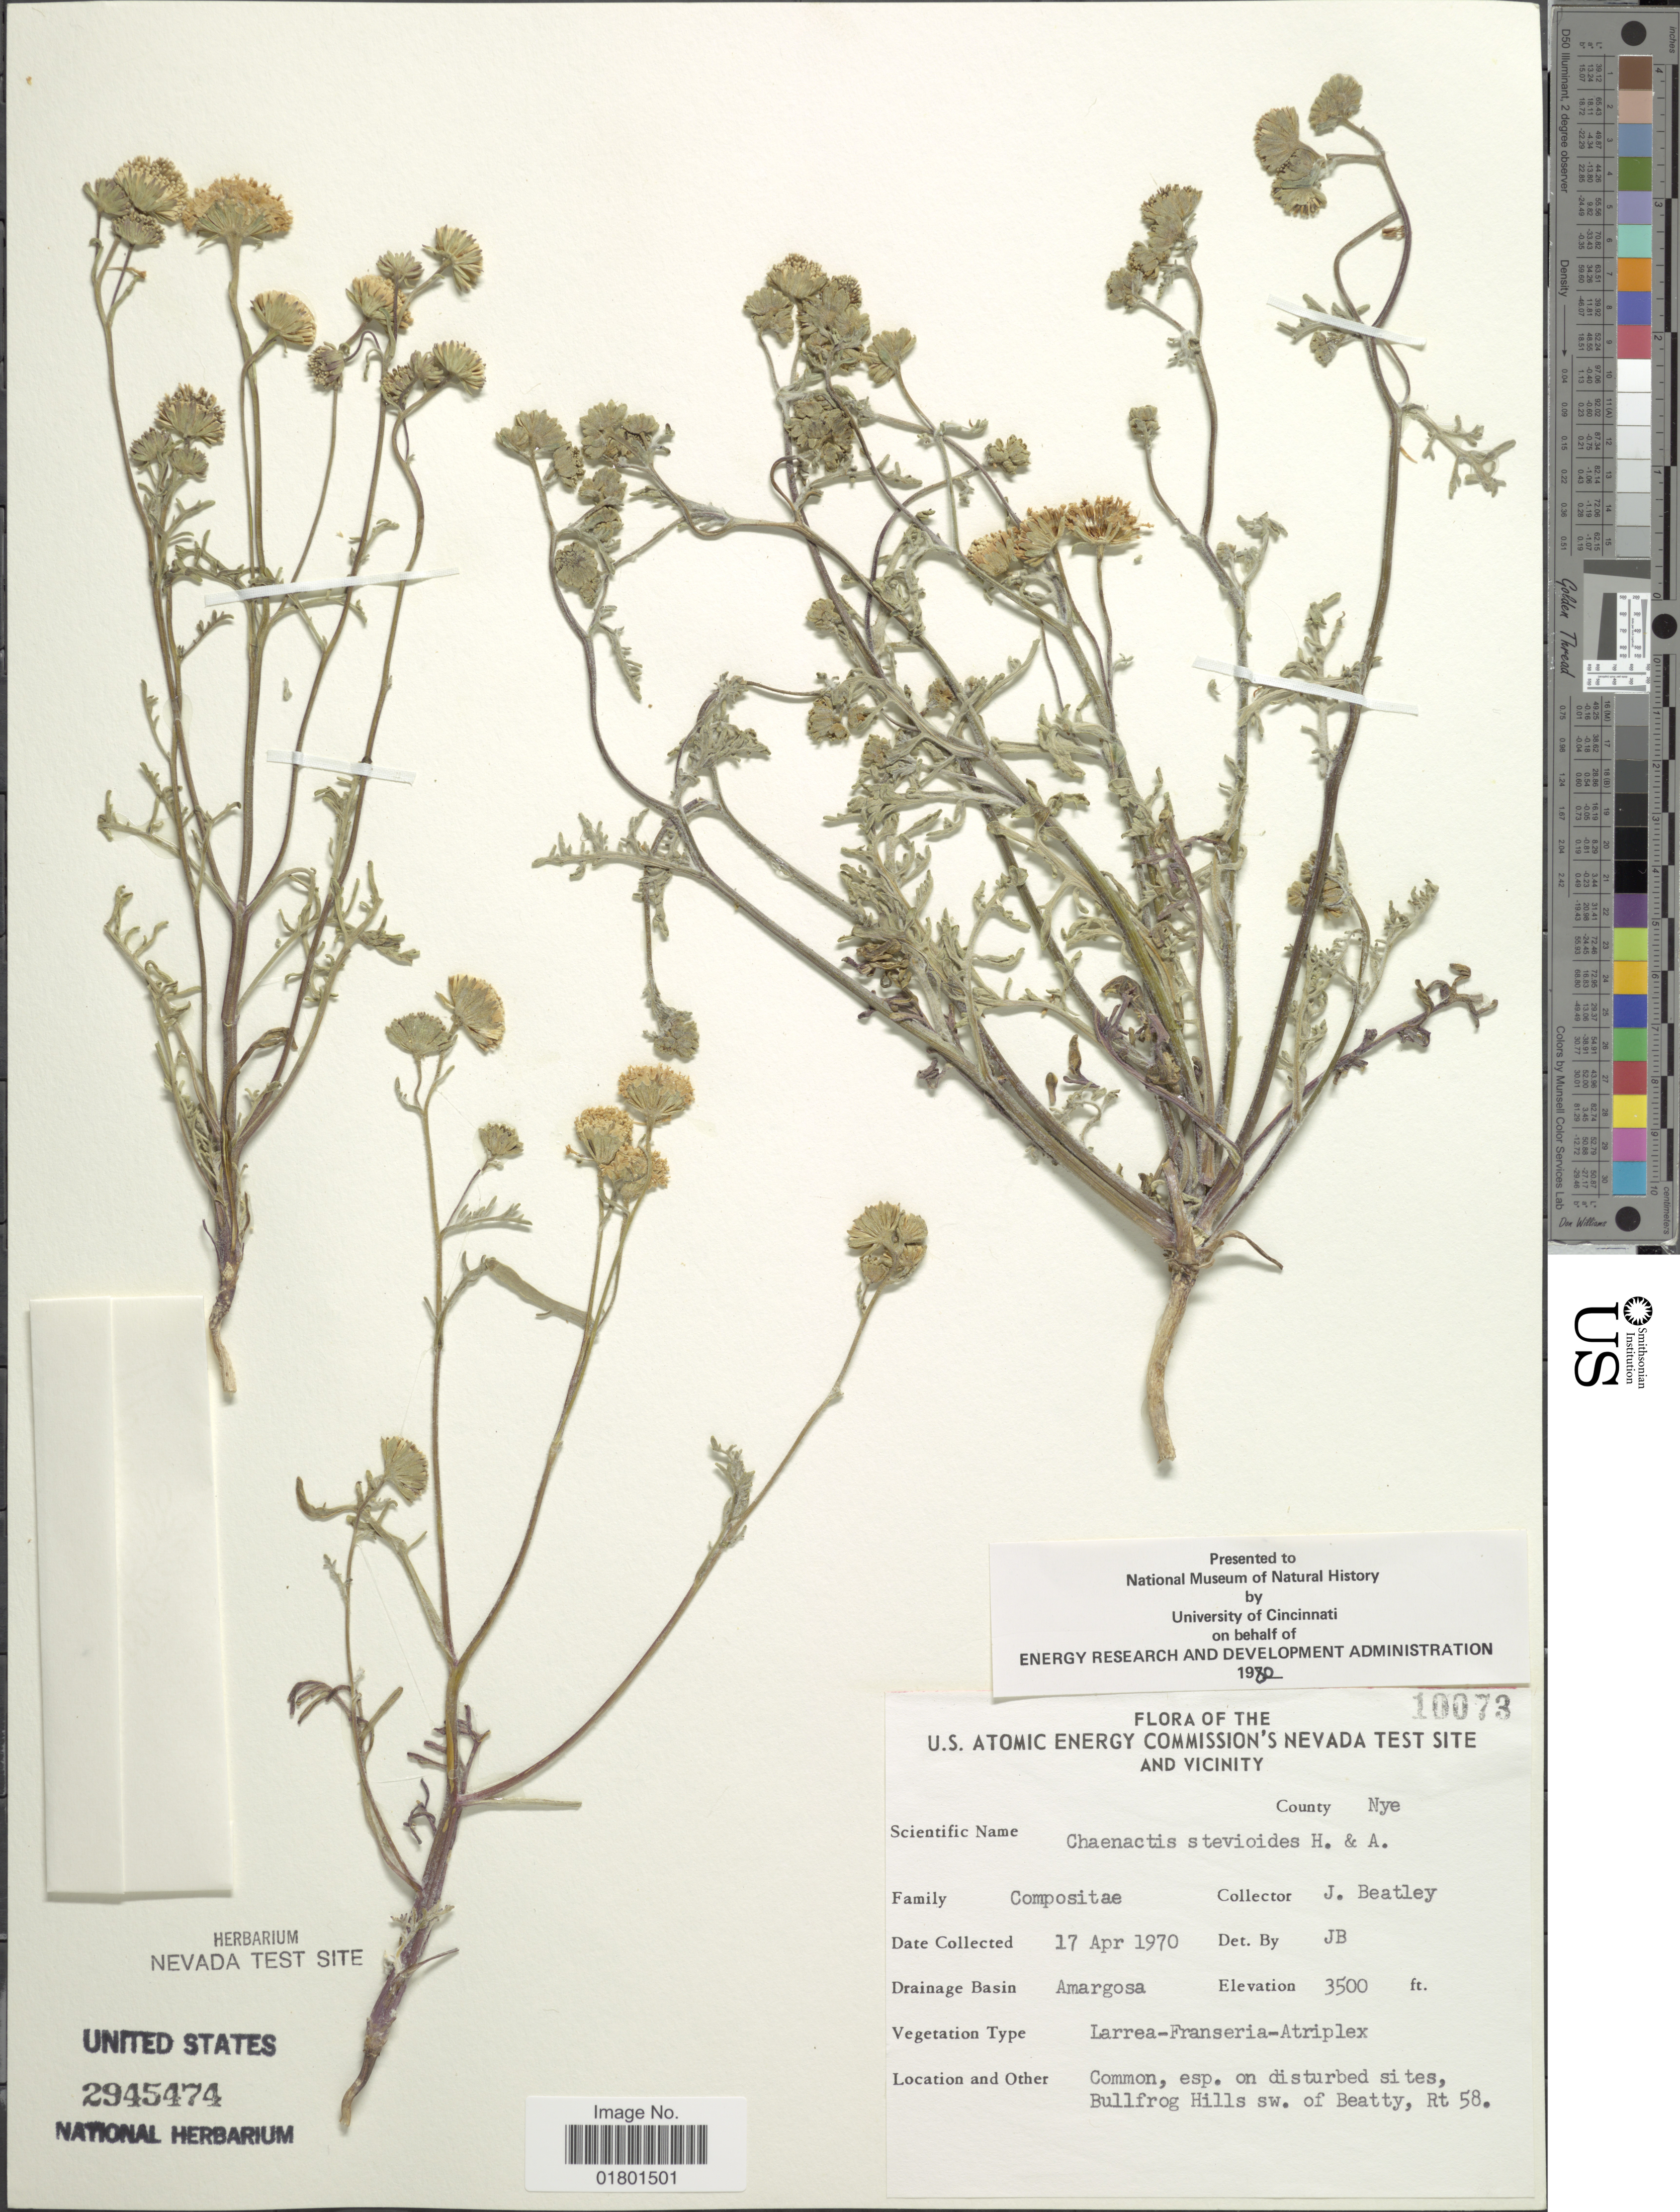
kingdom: Plantae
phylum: Tracheophyta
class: Magnoliopsida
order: Asterales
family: Asteraceae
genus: Chaenactis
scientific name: Chaenactis stevioides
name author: Hook. & Arn.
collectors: J. C. Beatley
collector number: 10073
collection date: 1970-04-17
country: United States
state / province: Nevada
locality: U. S. Atomic Energy Commission's Nevada Test Site and vicinity, County Nye, Amargosa, Bullfrog Hills sw. of Beatty, Rt 58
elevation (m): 1067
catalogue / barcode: US 2945474